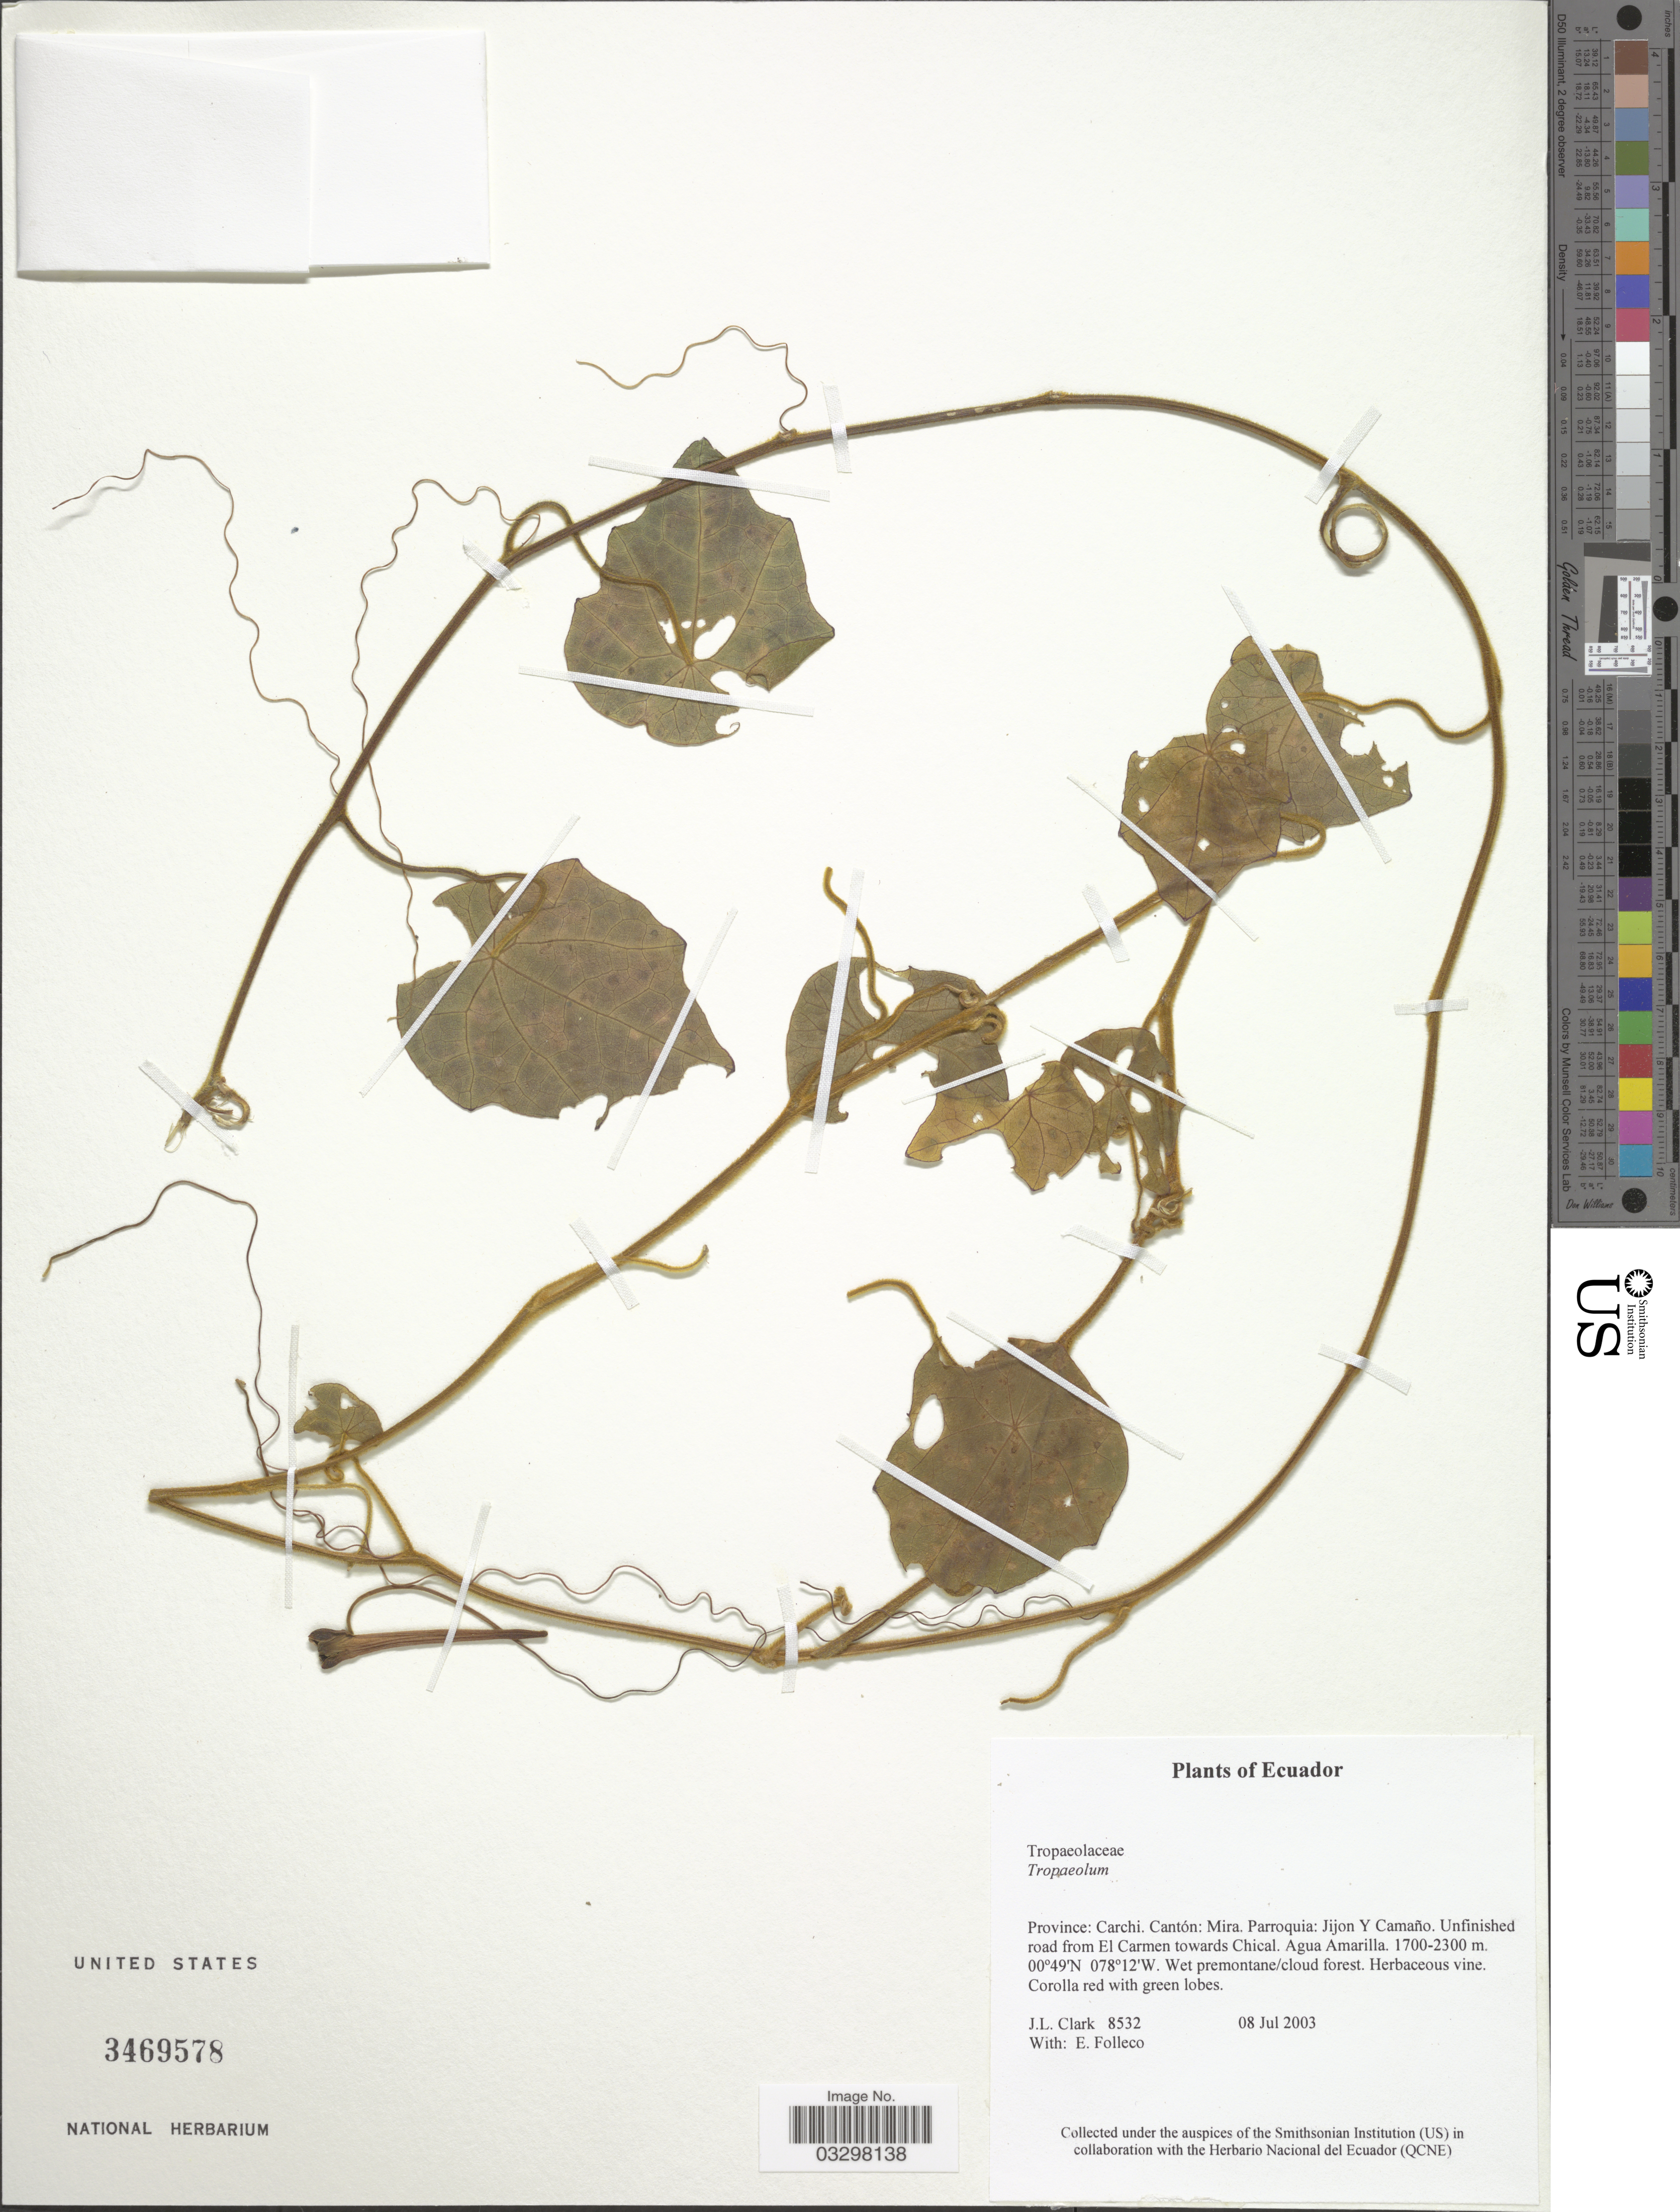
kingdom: Plantae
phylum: Tracheophyta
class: Magnoliopsida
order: Brassicales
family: Tropaeolaceae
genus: Tropaeolum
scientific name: Tropaeolum sp.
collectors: J. L. Clark & E. Folleco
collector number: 8532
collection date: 2003-07-08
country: Ecuador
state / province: Carchi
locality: Cantón: Mira. Parroquia: Jijon Y Camaño. Unfinished road from El Carmen towards Chical. Agua Amarilla.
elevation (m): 1700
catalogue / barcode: US 3469578